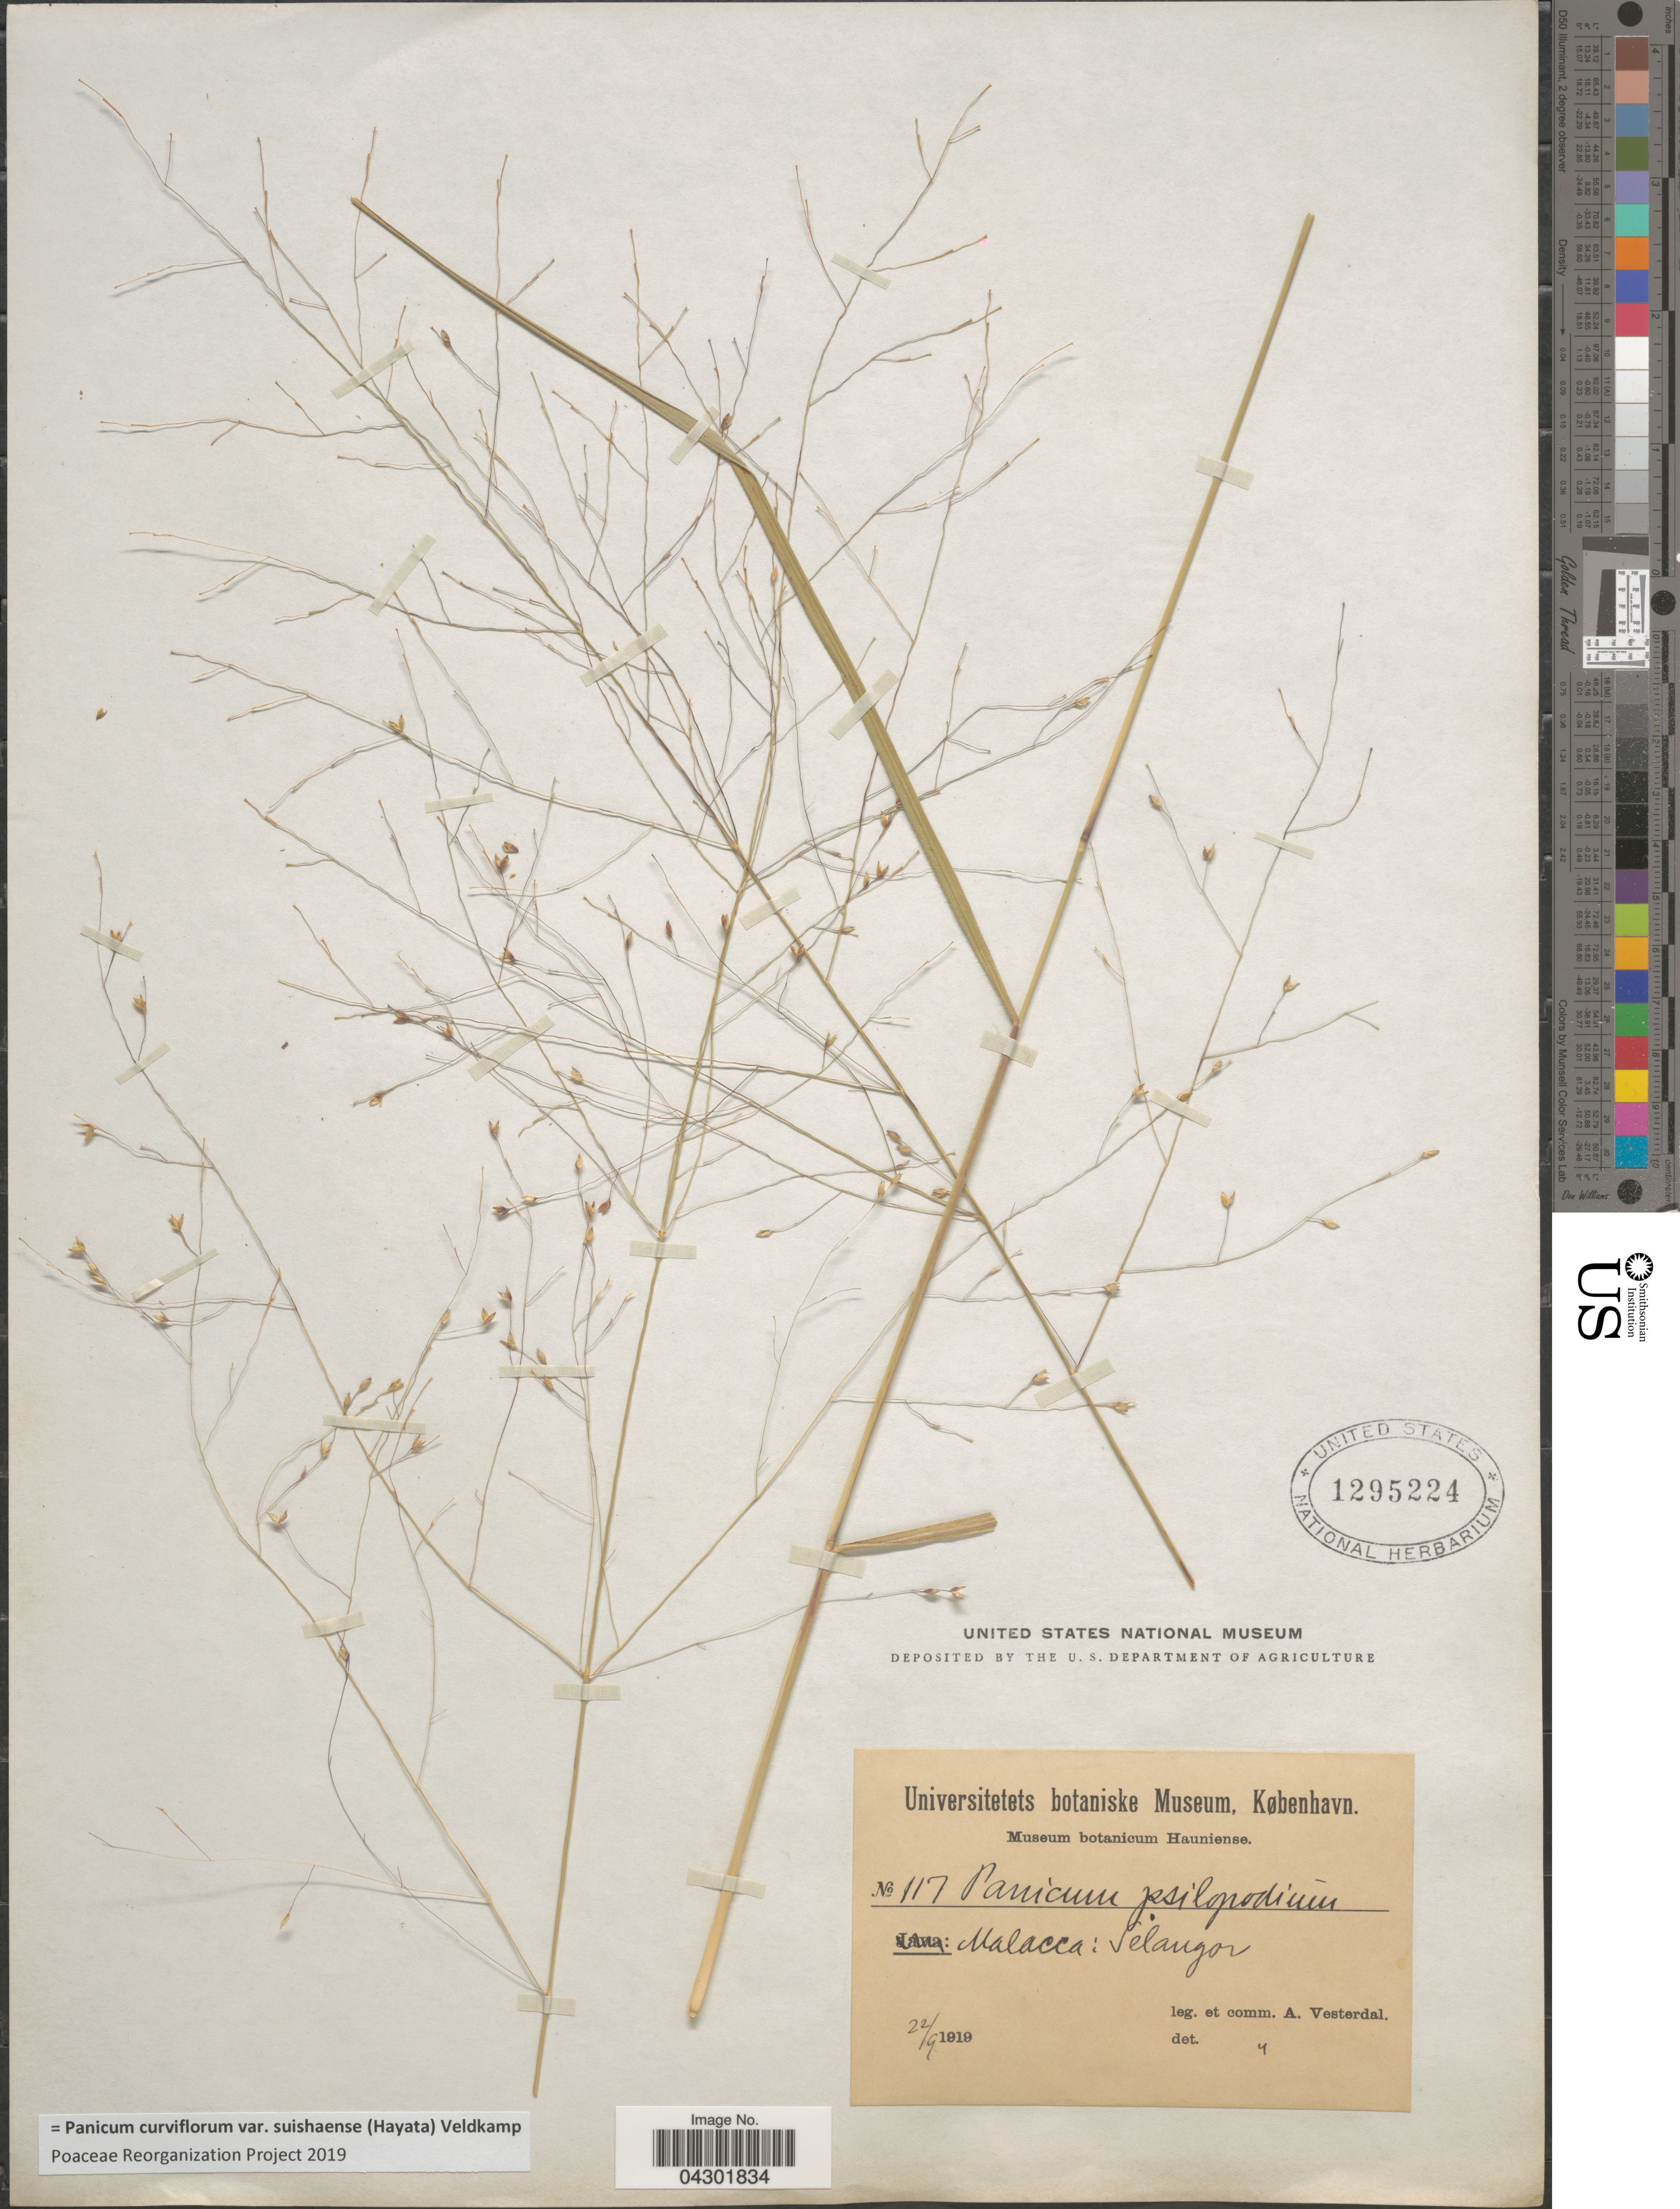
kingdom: Plantae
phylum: Tracheophyta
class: Liliopsida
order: Poales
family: Poaceae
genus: Panicum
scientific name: Panicum curviflorum var. suishaense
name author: (Hayata) Veldkamp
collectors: A. Vesterdal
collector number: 117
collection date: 1919-09-22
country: Malaysia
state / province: Selangor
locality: Malacca. Selangor.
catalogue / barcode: US 1295224